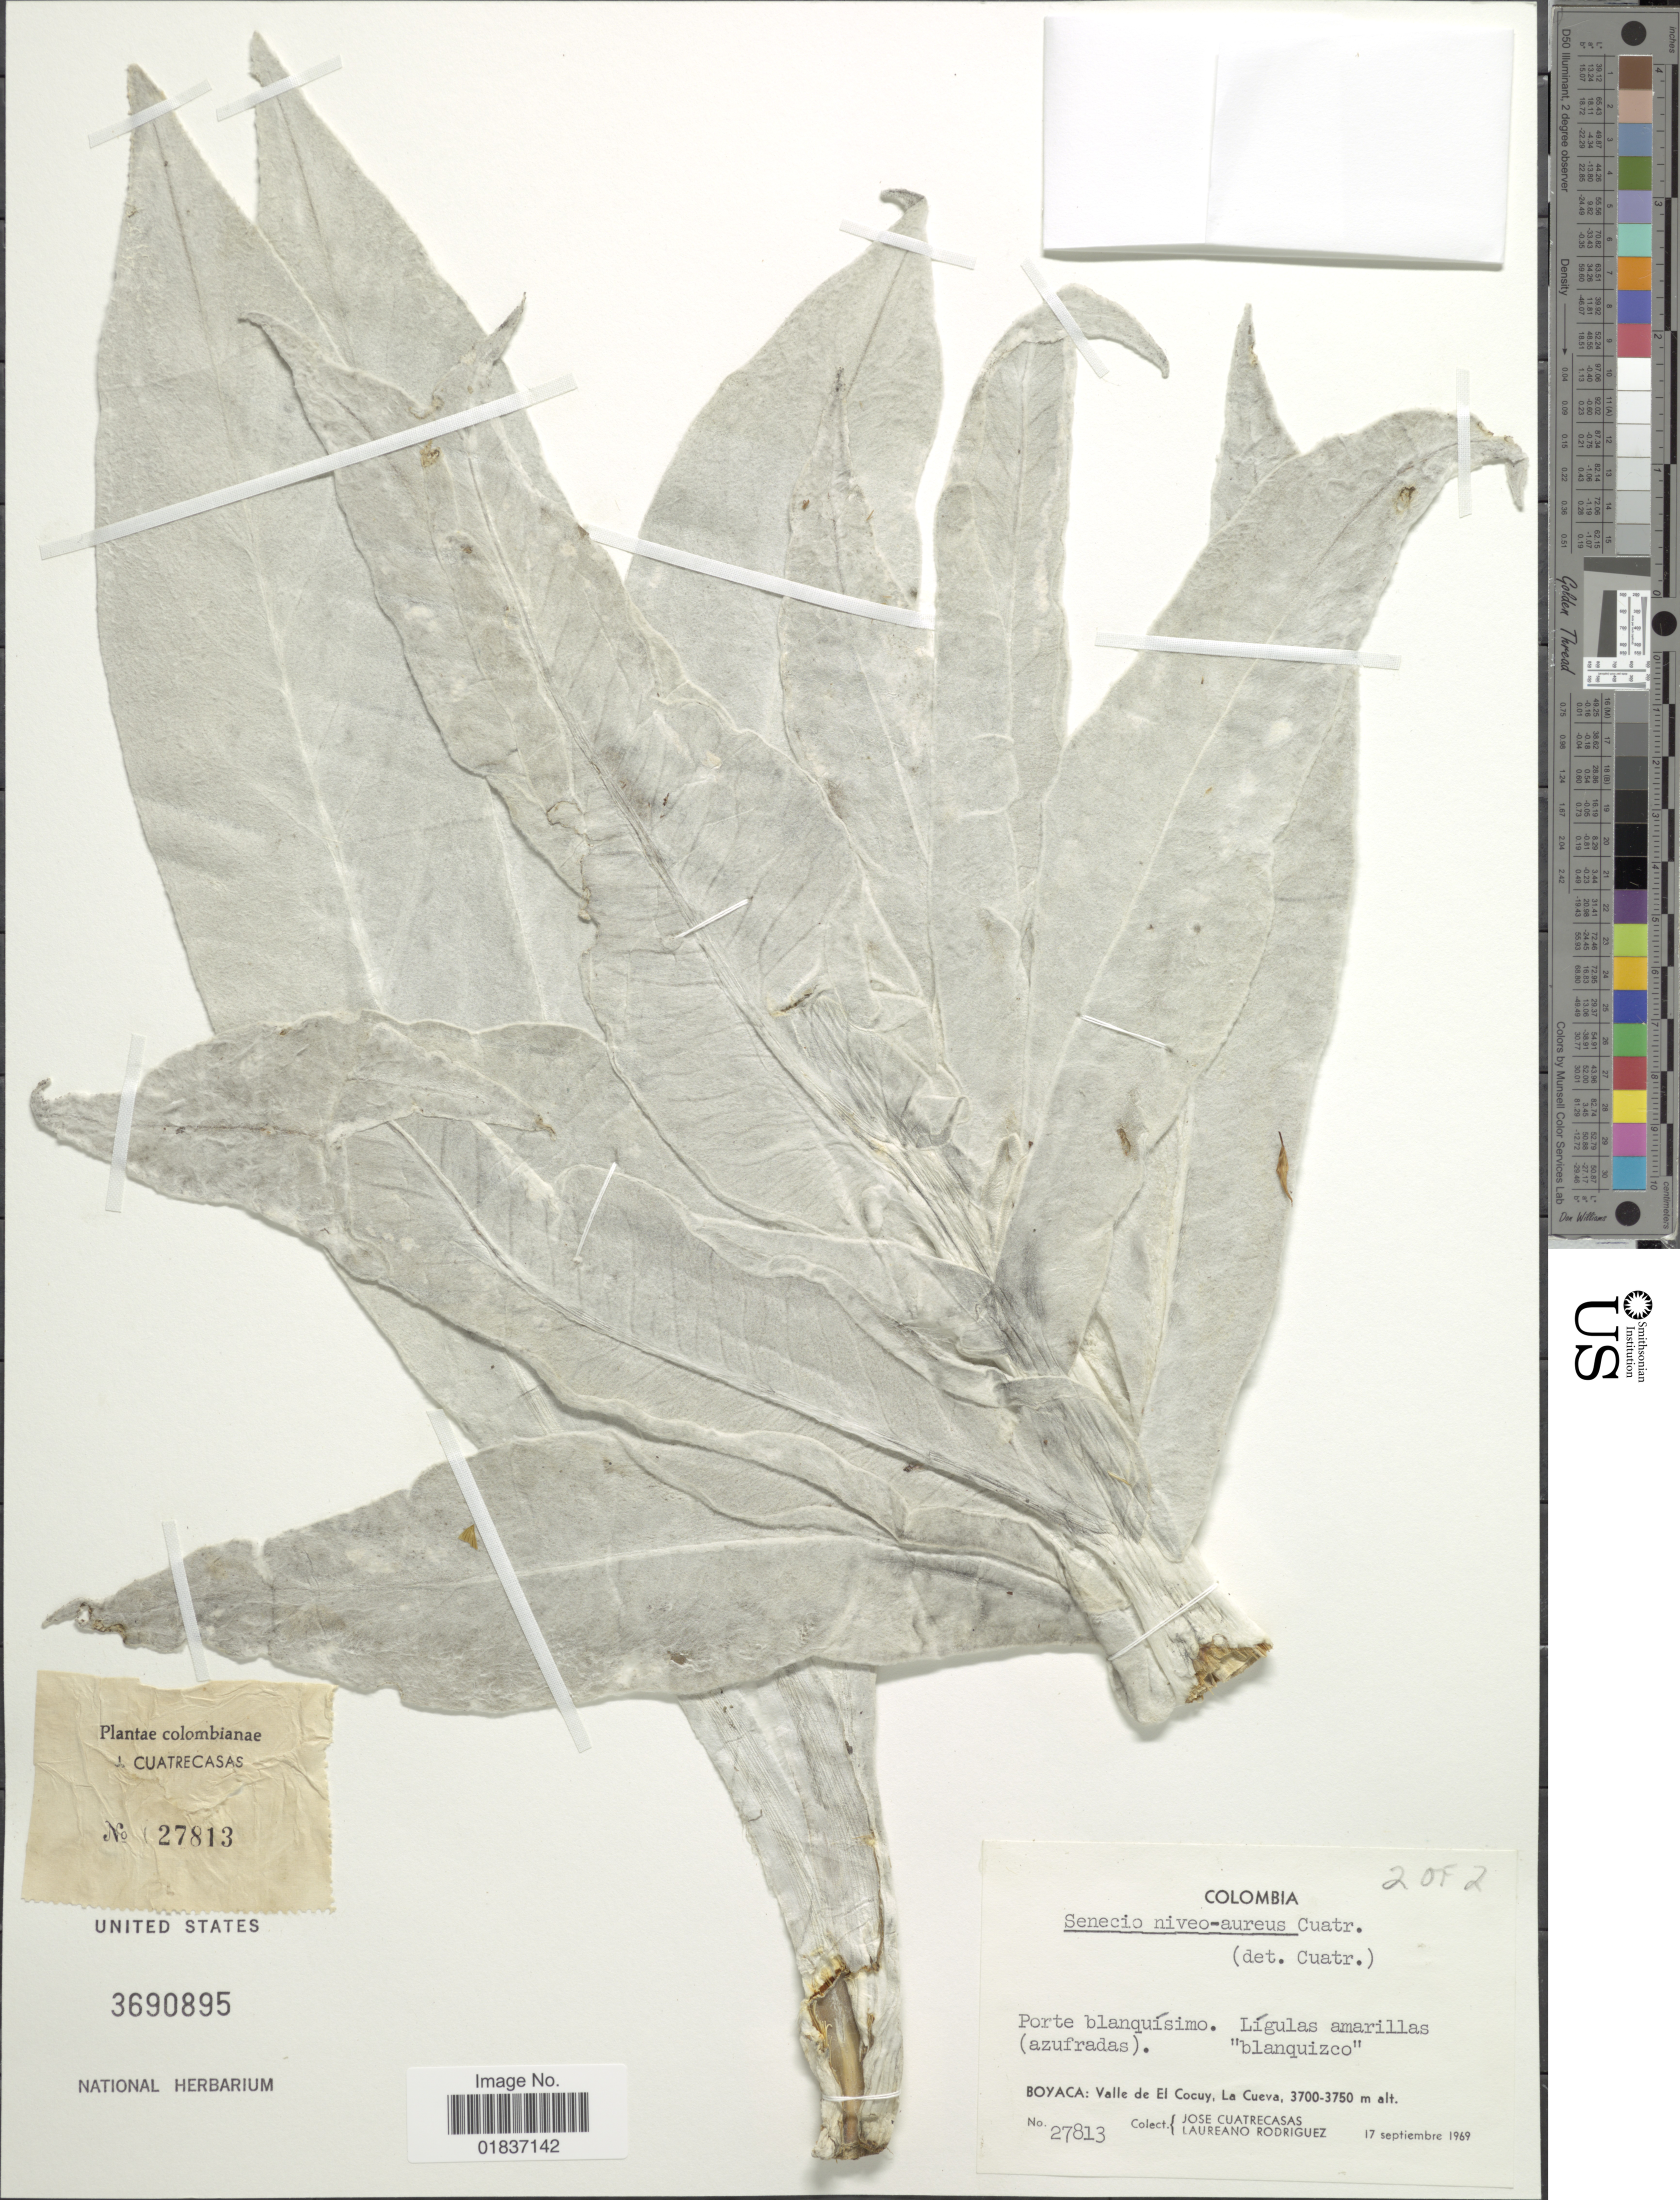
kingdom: Plantae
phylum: Tracheophyta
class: Magnoliopsida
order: Asterales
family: Asteraceae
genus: Senecio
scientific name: Senecio niveo-aureus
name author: Cuatrec.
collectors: J. Cuatrecasas & L. Rodriguez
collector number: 27813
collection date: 1969-09-17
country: Colombia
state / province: Boyacá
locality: Boyacá: Valle de El Cocuy, La Cueva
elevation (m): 3700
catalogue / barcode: US 3690895